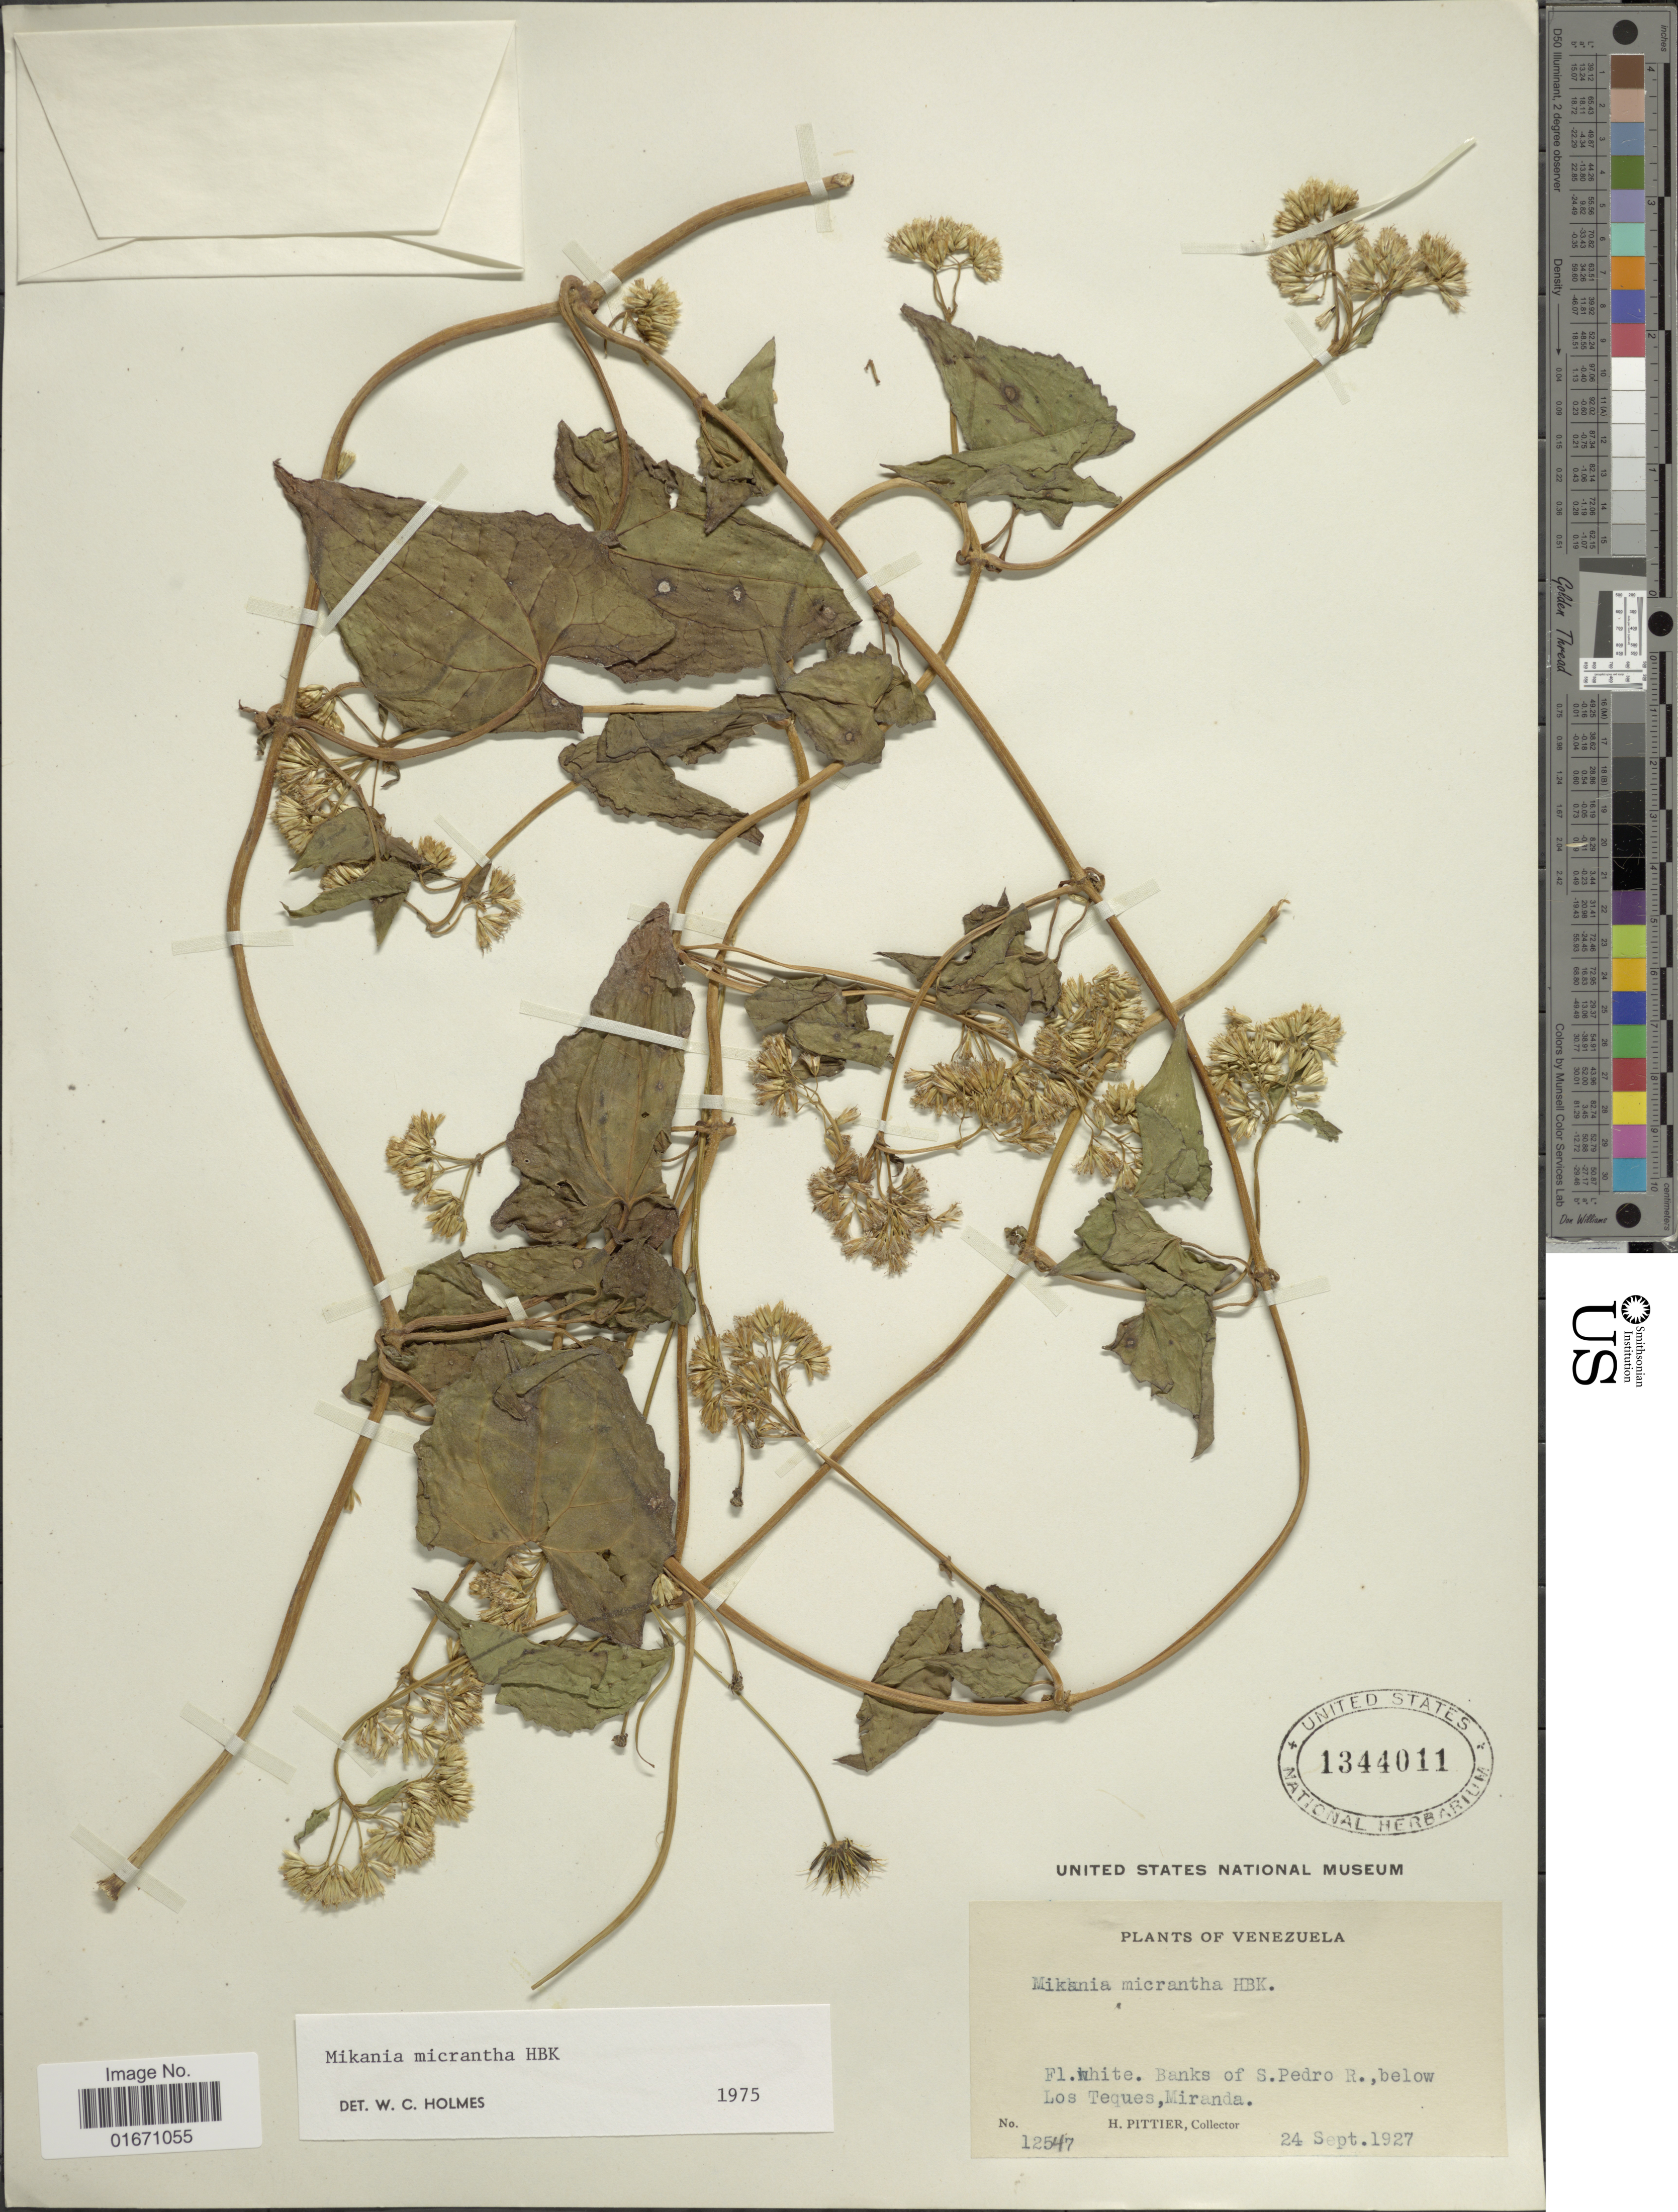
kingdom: Plantae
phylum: Tracheophyta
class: Magnoliopsida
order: Asterales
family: Asteraceae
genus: Mikania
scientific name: Mikania micrantha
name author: Kunth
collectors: H. F. Pittier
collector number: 12547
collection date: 1927-09-24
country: Venezuela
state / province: Miranda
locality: Banks of S. Pedro R. below Los Teques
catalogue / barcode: US 1344011